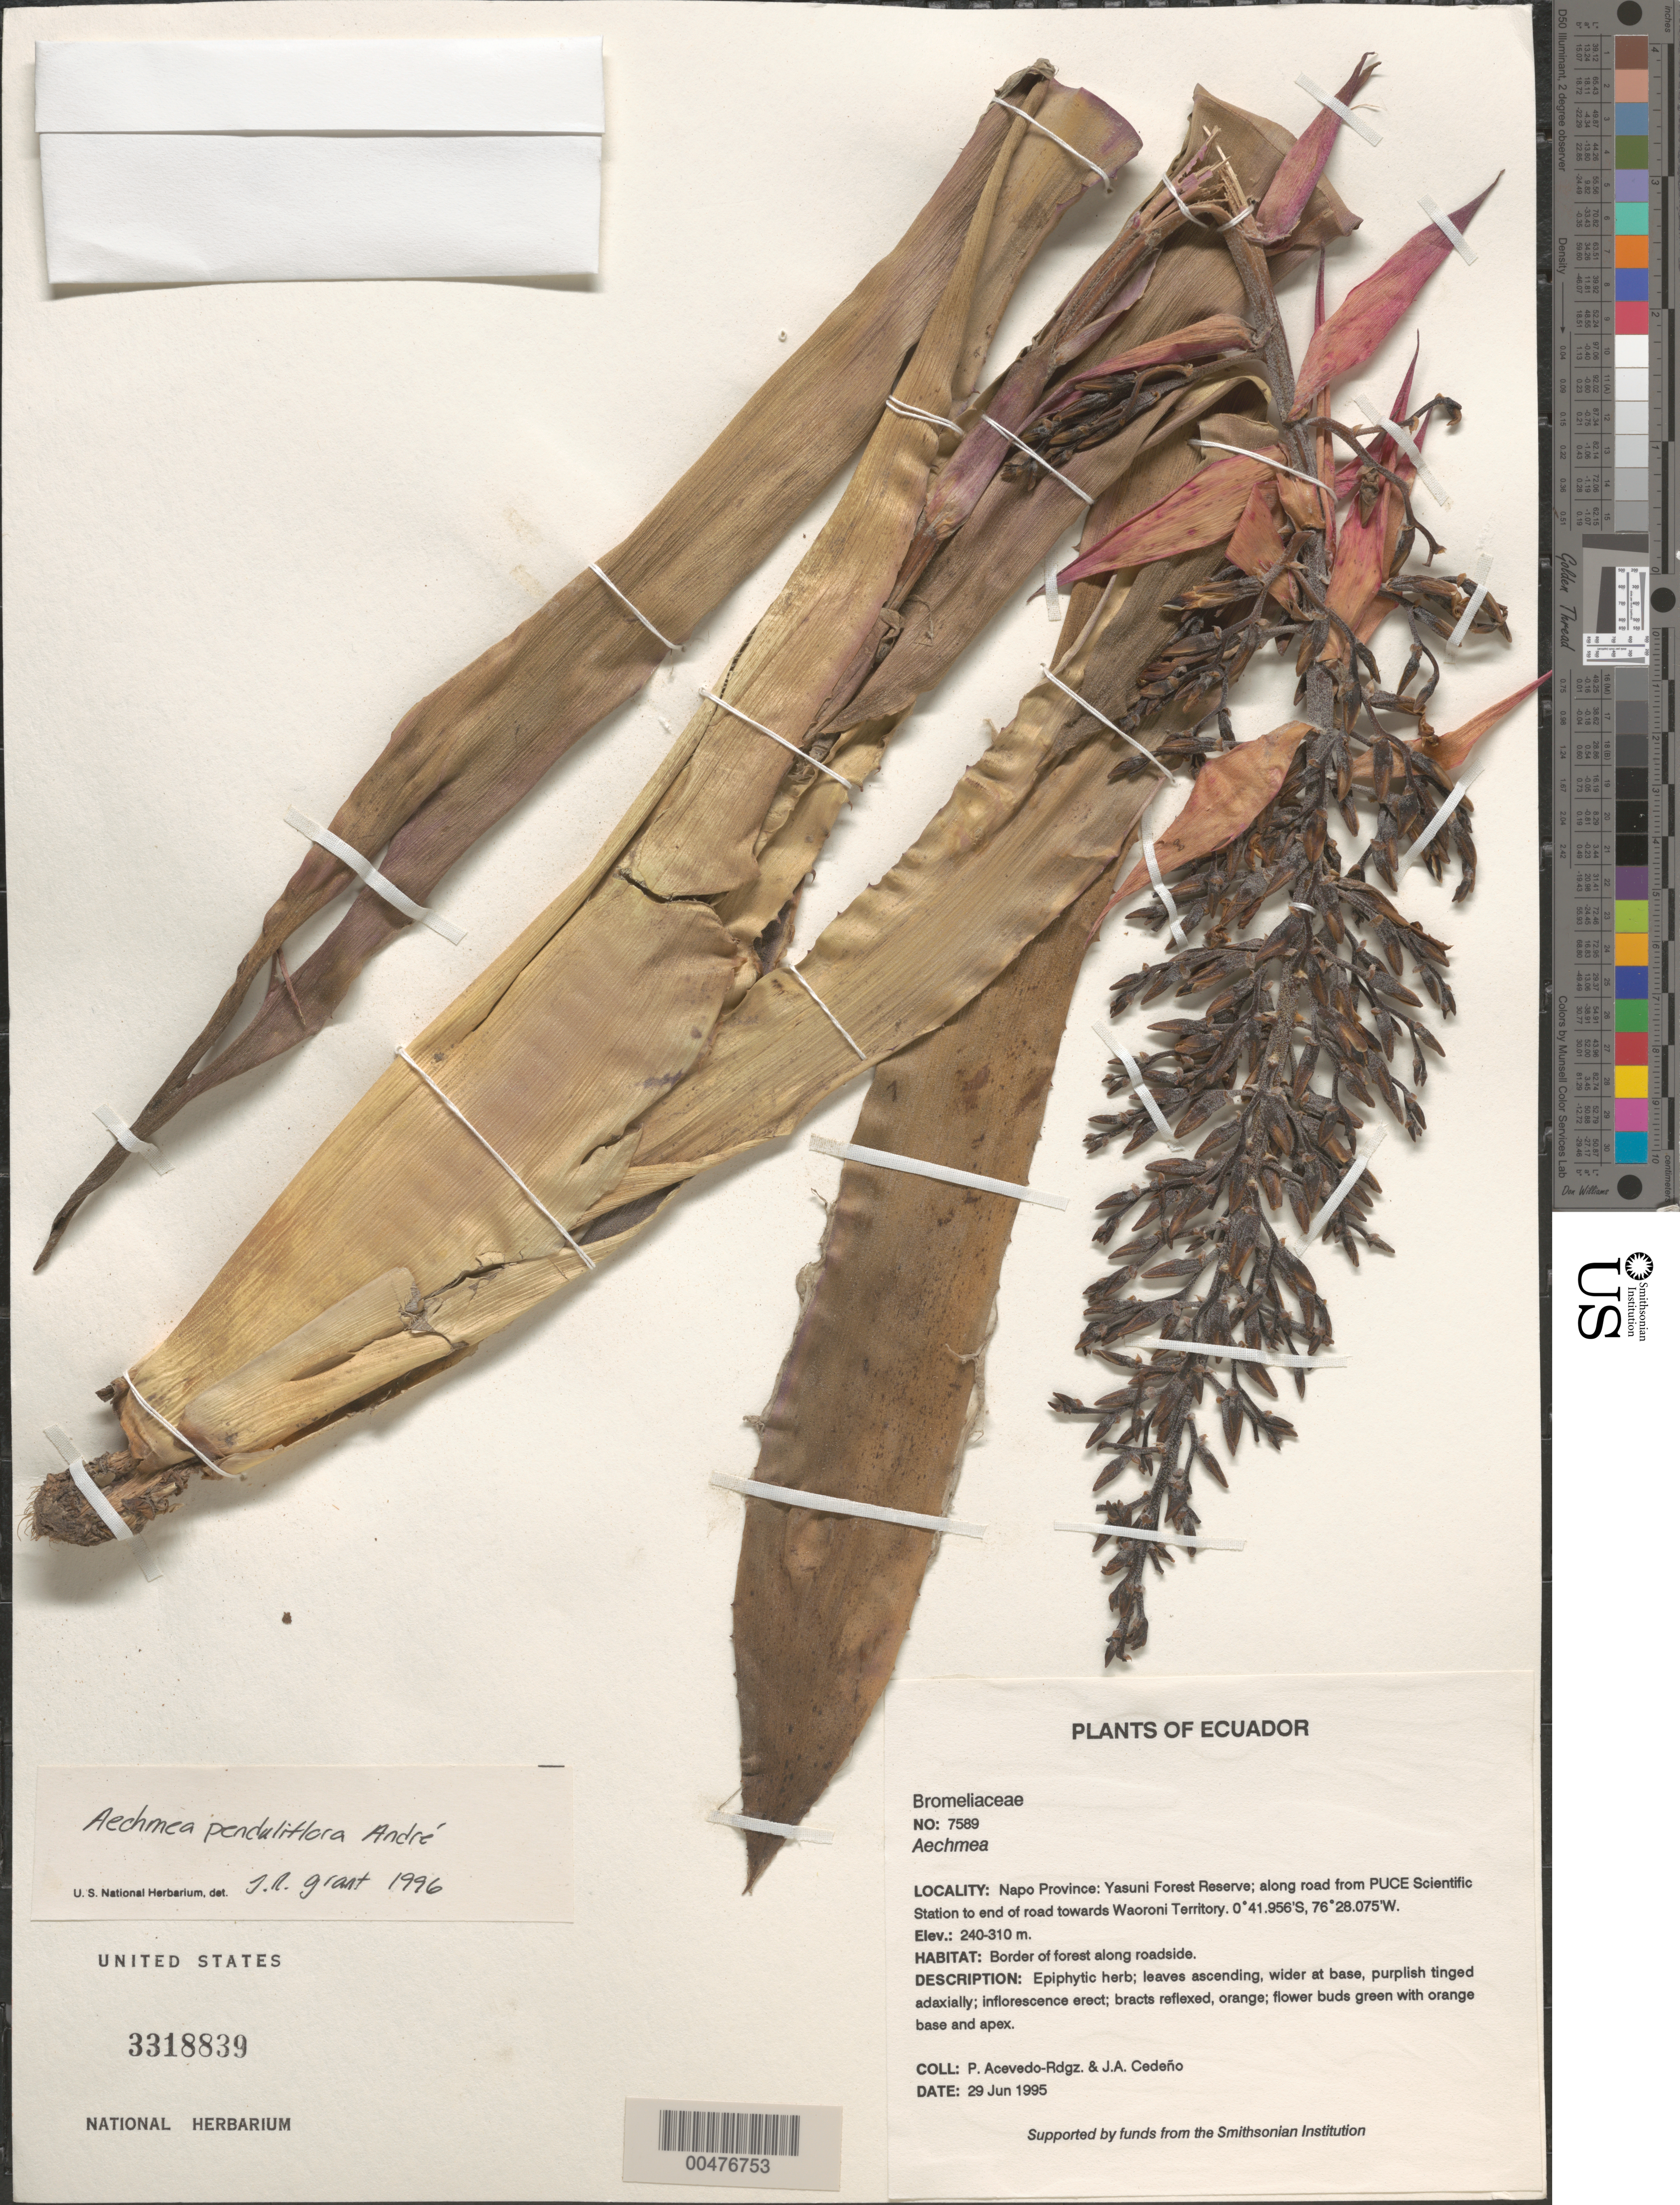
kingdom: Plantae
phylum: Tracheophyta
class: Liliopsida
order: Poales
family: Bromeliaceae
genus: Aechmea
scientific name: Aechmea penduliflora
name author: André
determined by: Grant, J. R., (SWITZERLAND)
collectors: P. Acevedo-Rodr. & J. A. Cedeño M.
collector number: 7589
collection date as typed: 29 Jun 1995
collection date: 1995-06-29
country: Ecuador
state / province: Napo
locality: Napo Province: Yasuni Forest Reserve; along road from PUCE Scientific Station to end of road towards Waoroni Territory.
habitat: Border of forest along roadside.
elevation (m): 240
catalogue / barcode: US 3318839